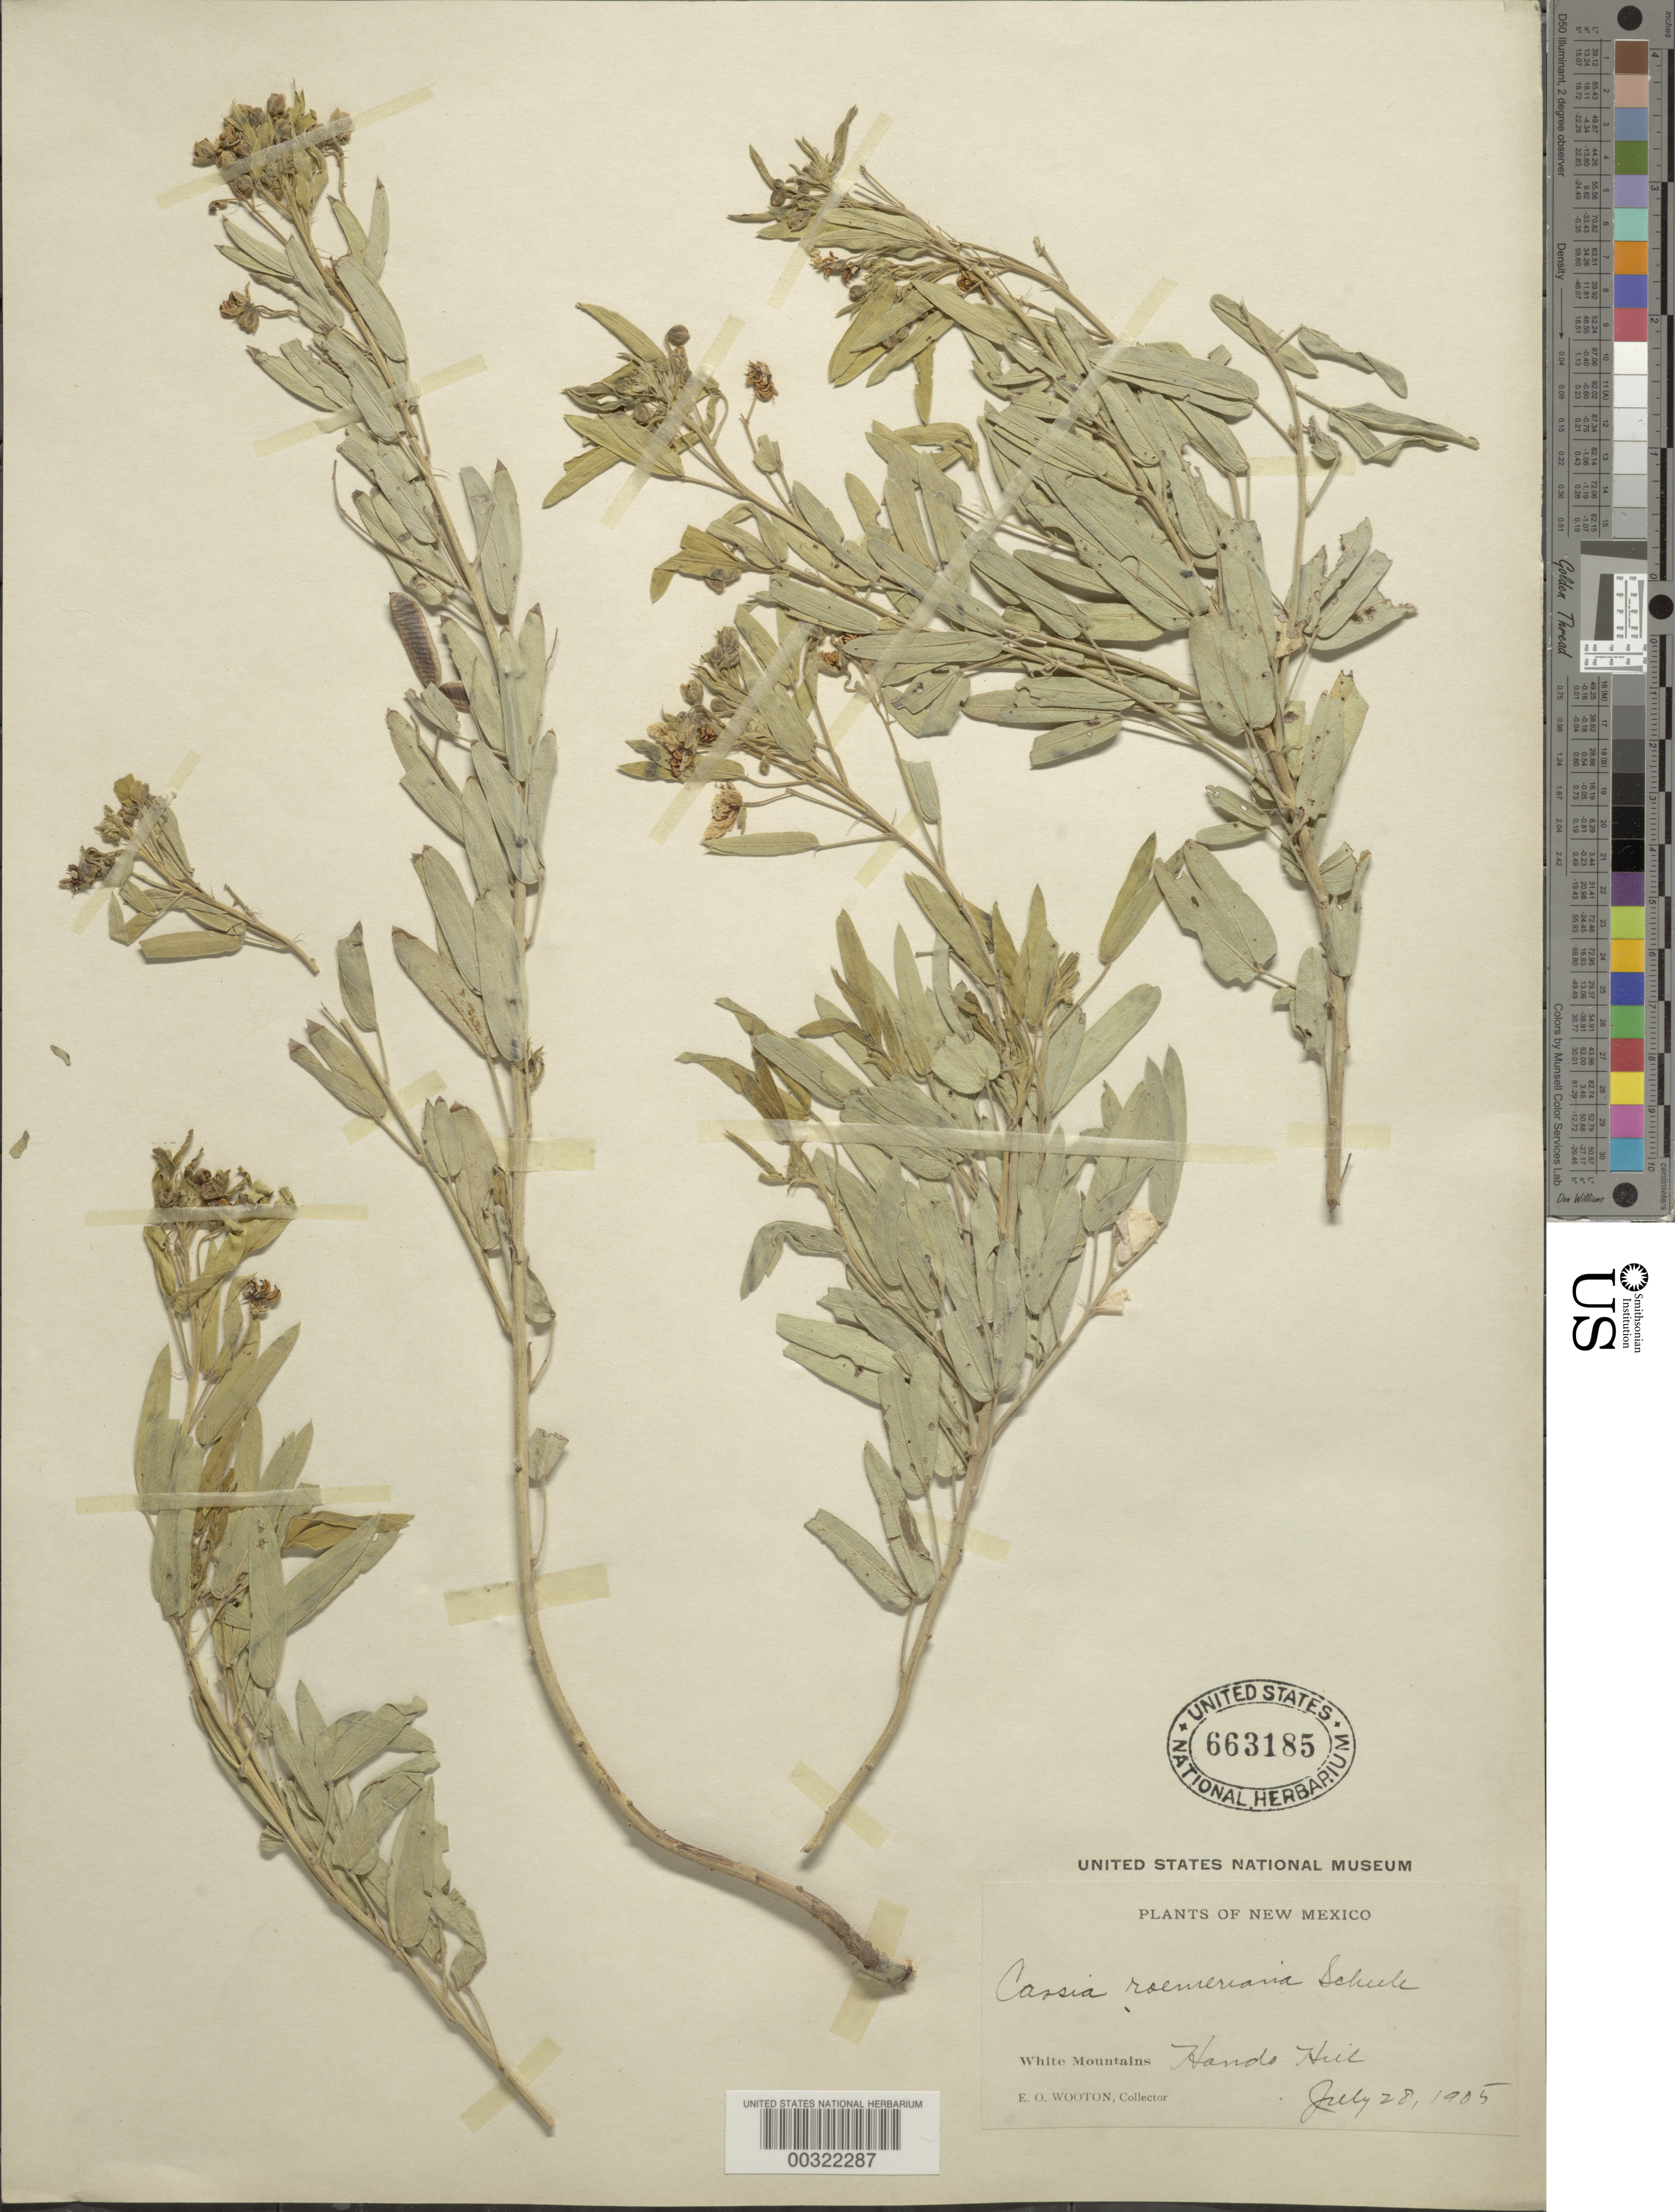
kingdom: Plantae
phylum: Tracheophyta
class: Magnoliopsida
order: Fabales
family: Fabaceae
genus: Senna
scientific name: Senna roemeriana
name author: (Scheele) H.S. Irwin & Barneby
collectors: E. O. Wooton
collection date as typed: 28 Jul 1905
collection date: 1905-07-28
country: United States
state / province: New Mexico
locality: Hands hill, white mountains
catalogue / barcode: US 663185